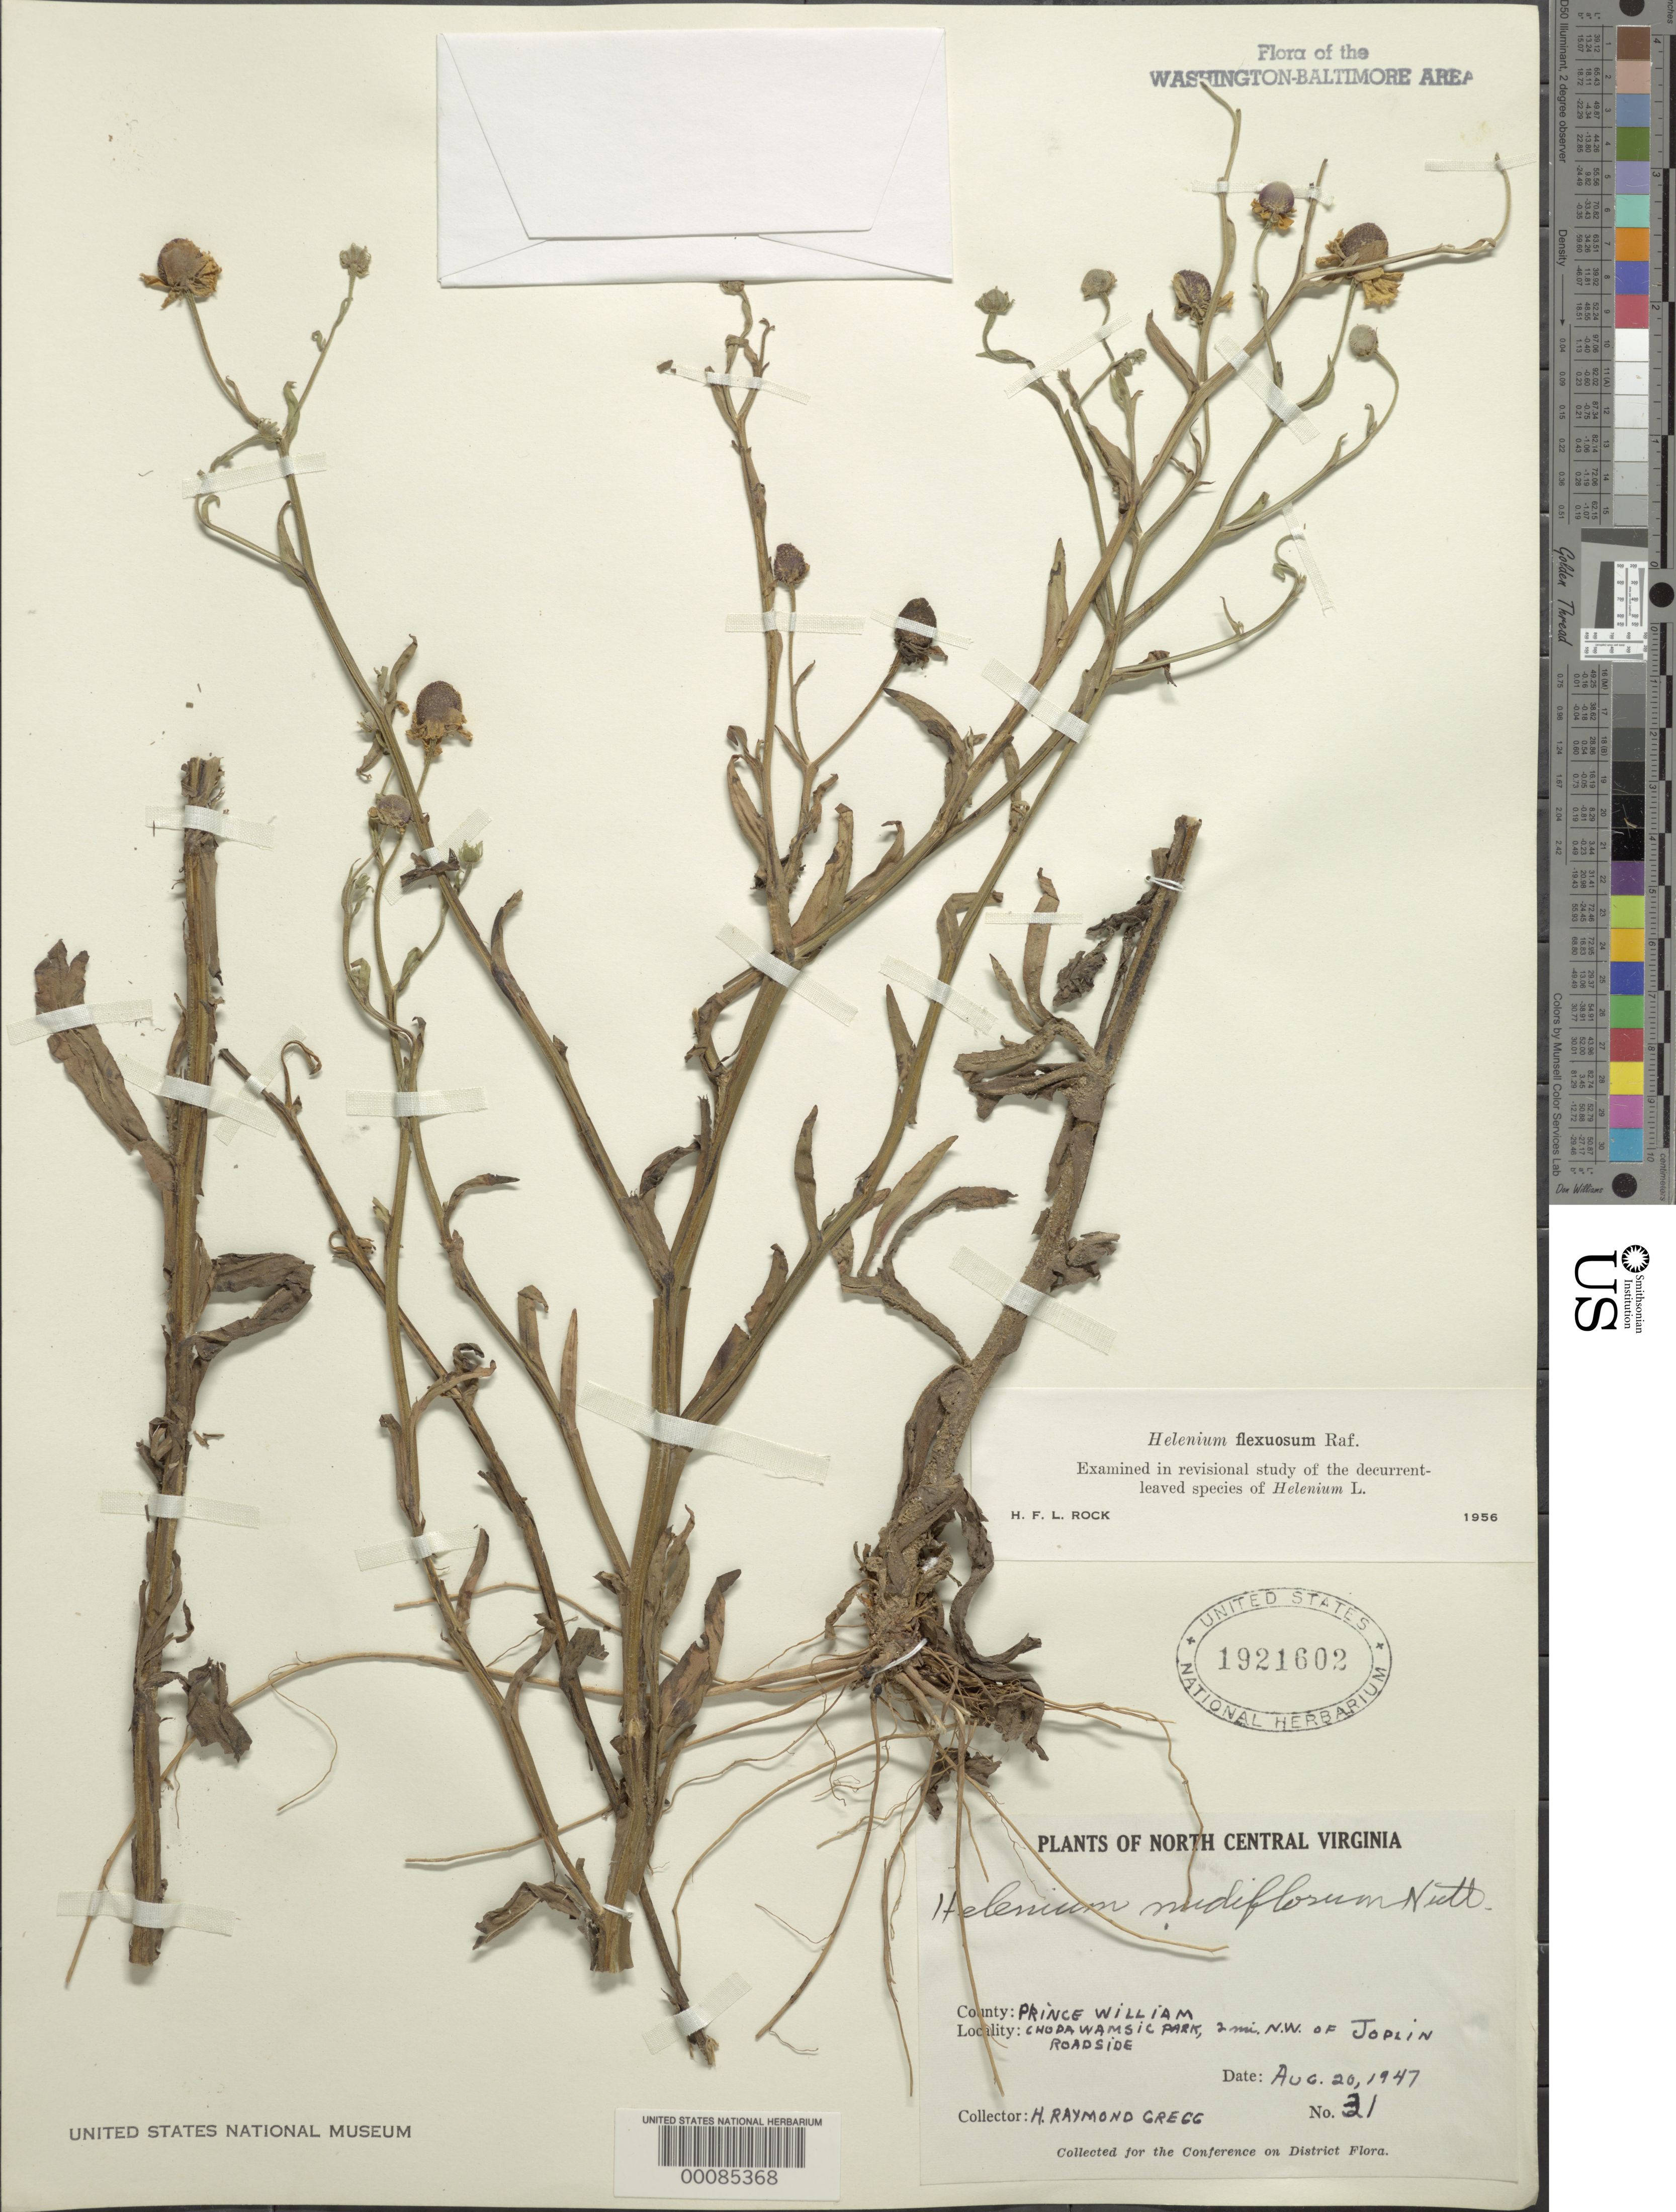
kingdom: Plantae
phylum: Tracheophyta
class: Magnoliopsida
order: Asterales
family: Asteraceae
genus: Helenium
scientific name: Helenium flexuosum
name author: Raf.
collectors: H. Gregg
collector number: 31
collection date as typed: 20 Aug 1947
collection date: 1947-08-20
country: United States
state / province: Virginia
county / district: Prince William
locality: Chopawamsic Park NW of Joplin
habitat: Roadside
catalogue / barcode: US 1921602